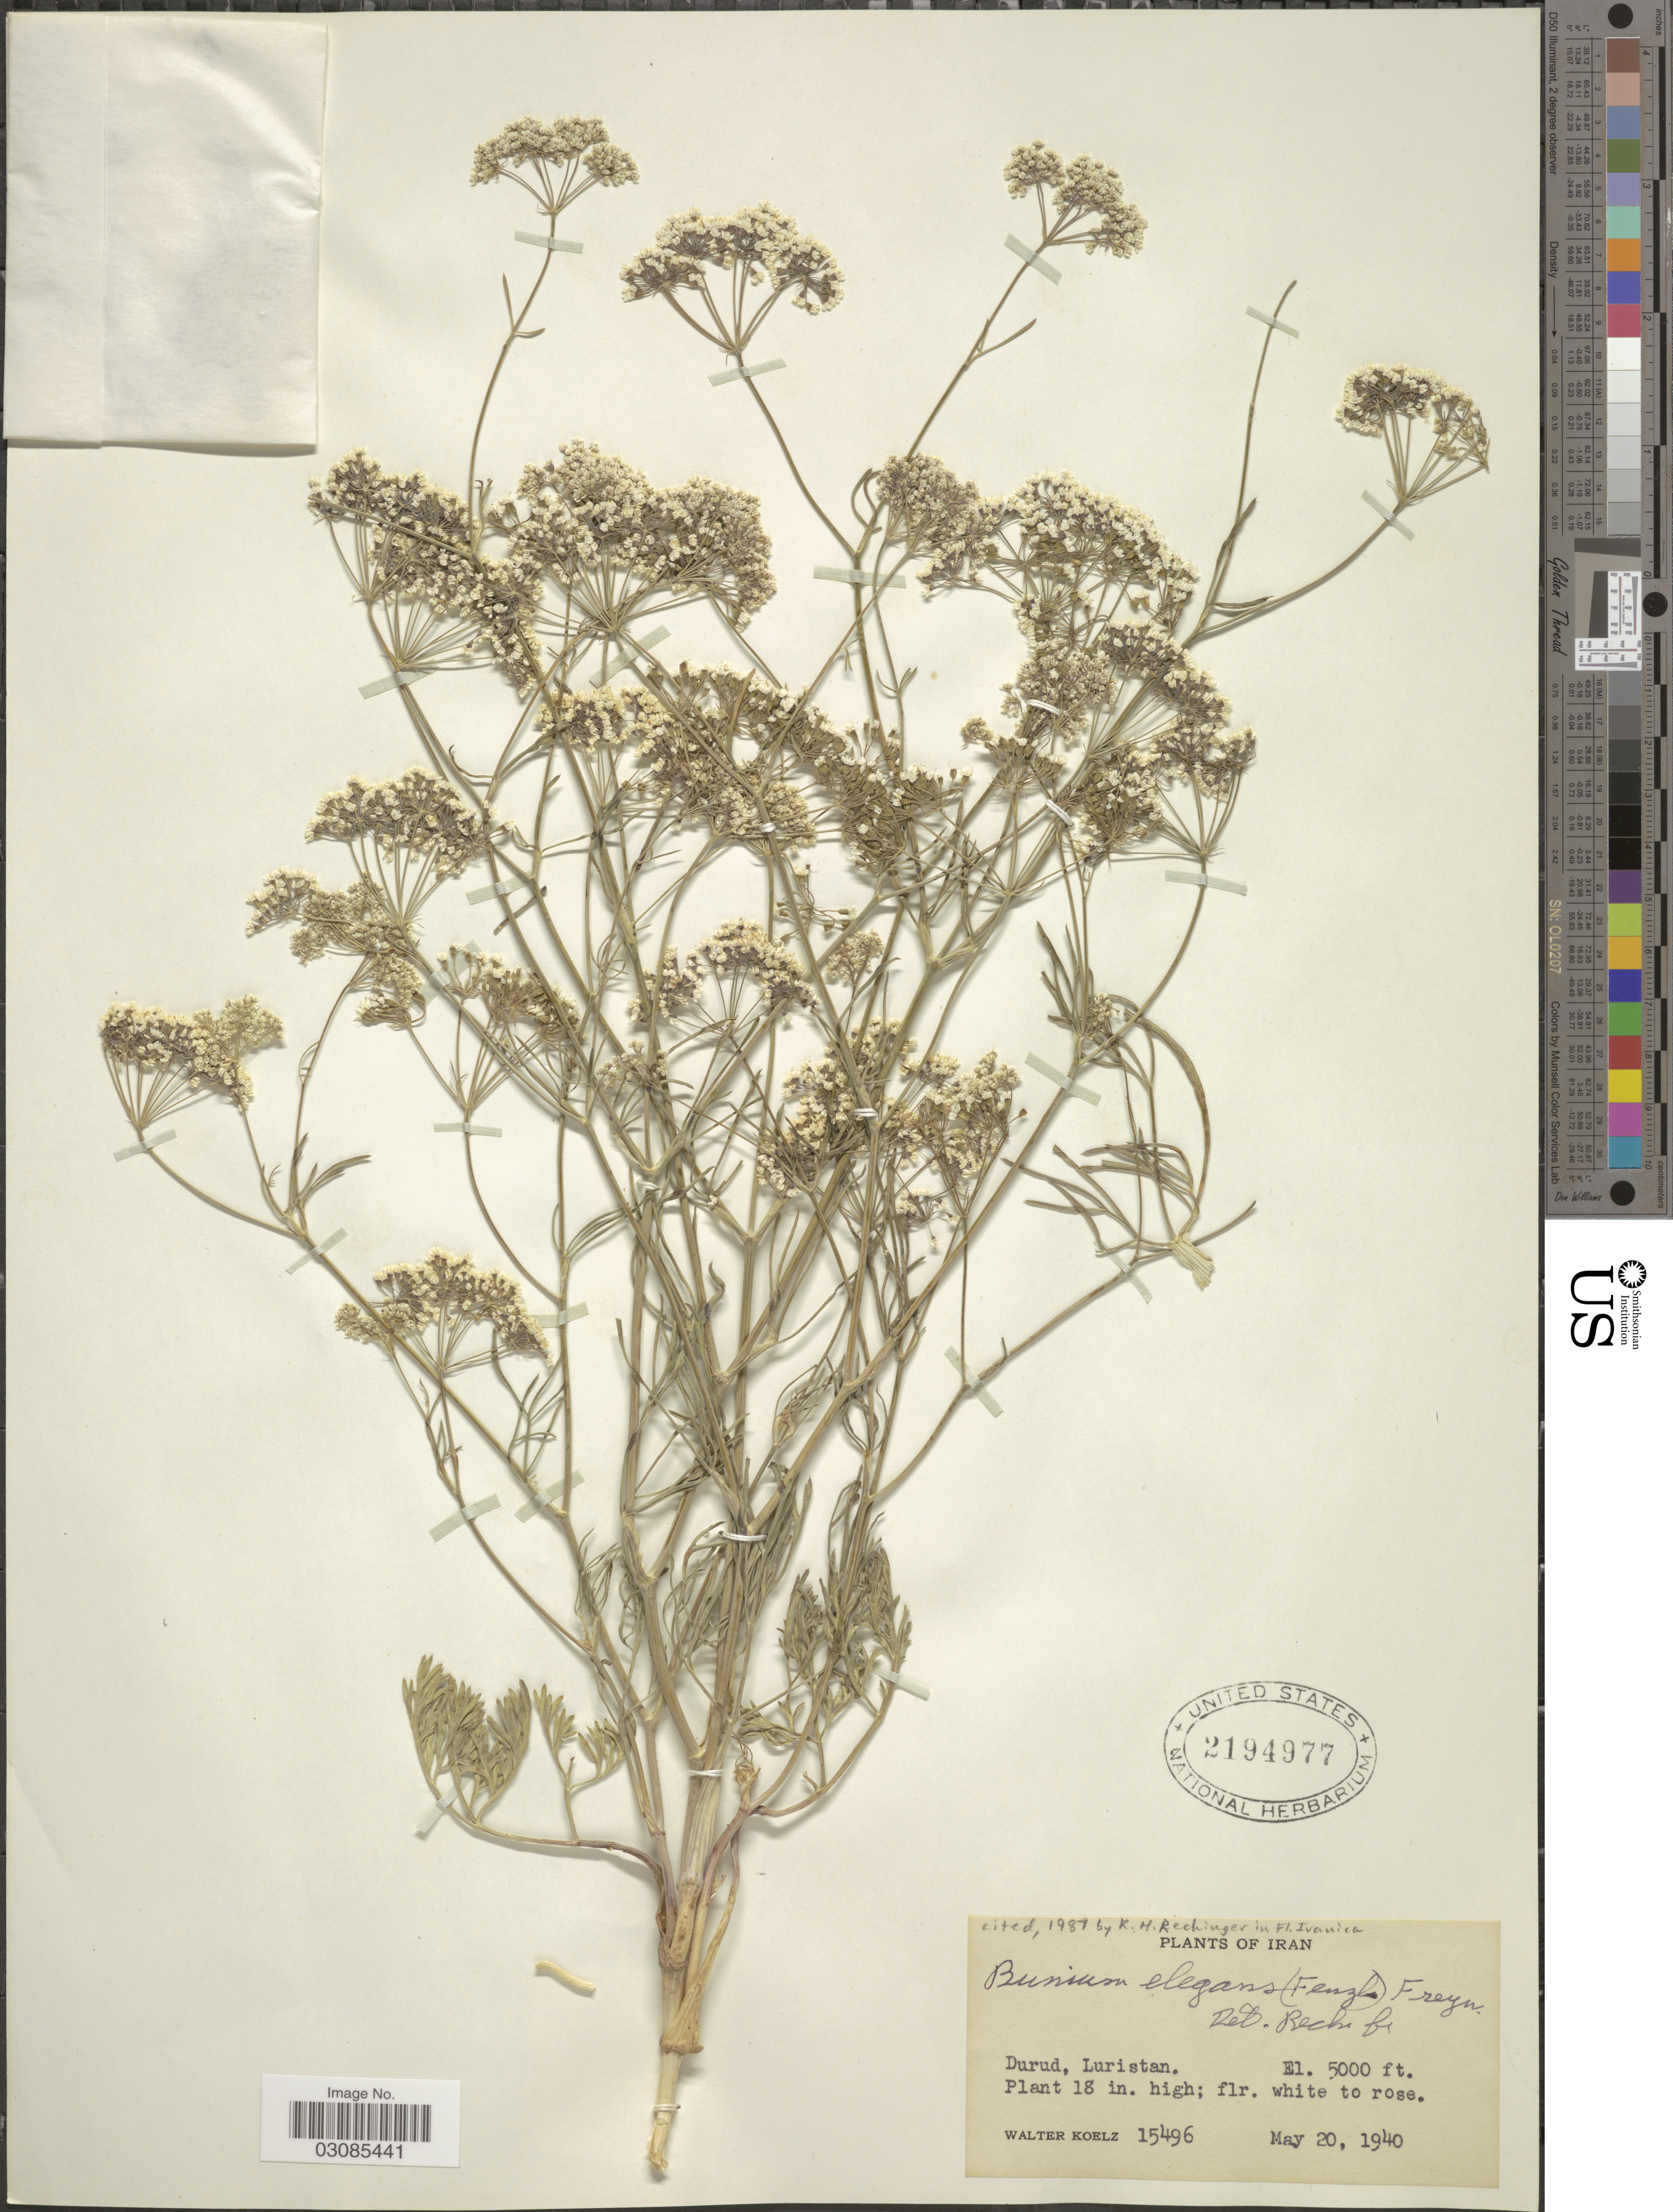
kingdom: Plantae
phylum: Tracheophyta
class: Magnoliopsida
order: Apiales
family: Apiaceae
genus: Bunium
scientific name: Bunium elegans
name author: (Fenzl) Freyn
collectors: W. N. Koelz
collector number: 15496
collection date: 1940-05-20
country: Iran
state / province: Lorestan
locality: Durud, Luristan.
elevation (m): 1524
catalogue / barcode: US 2194977